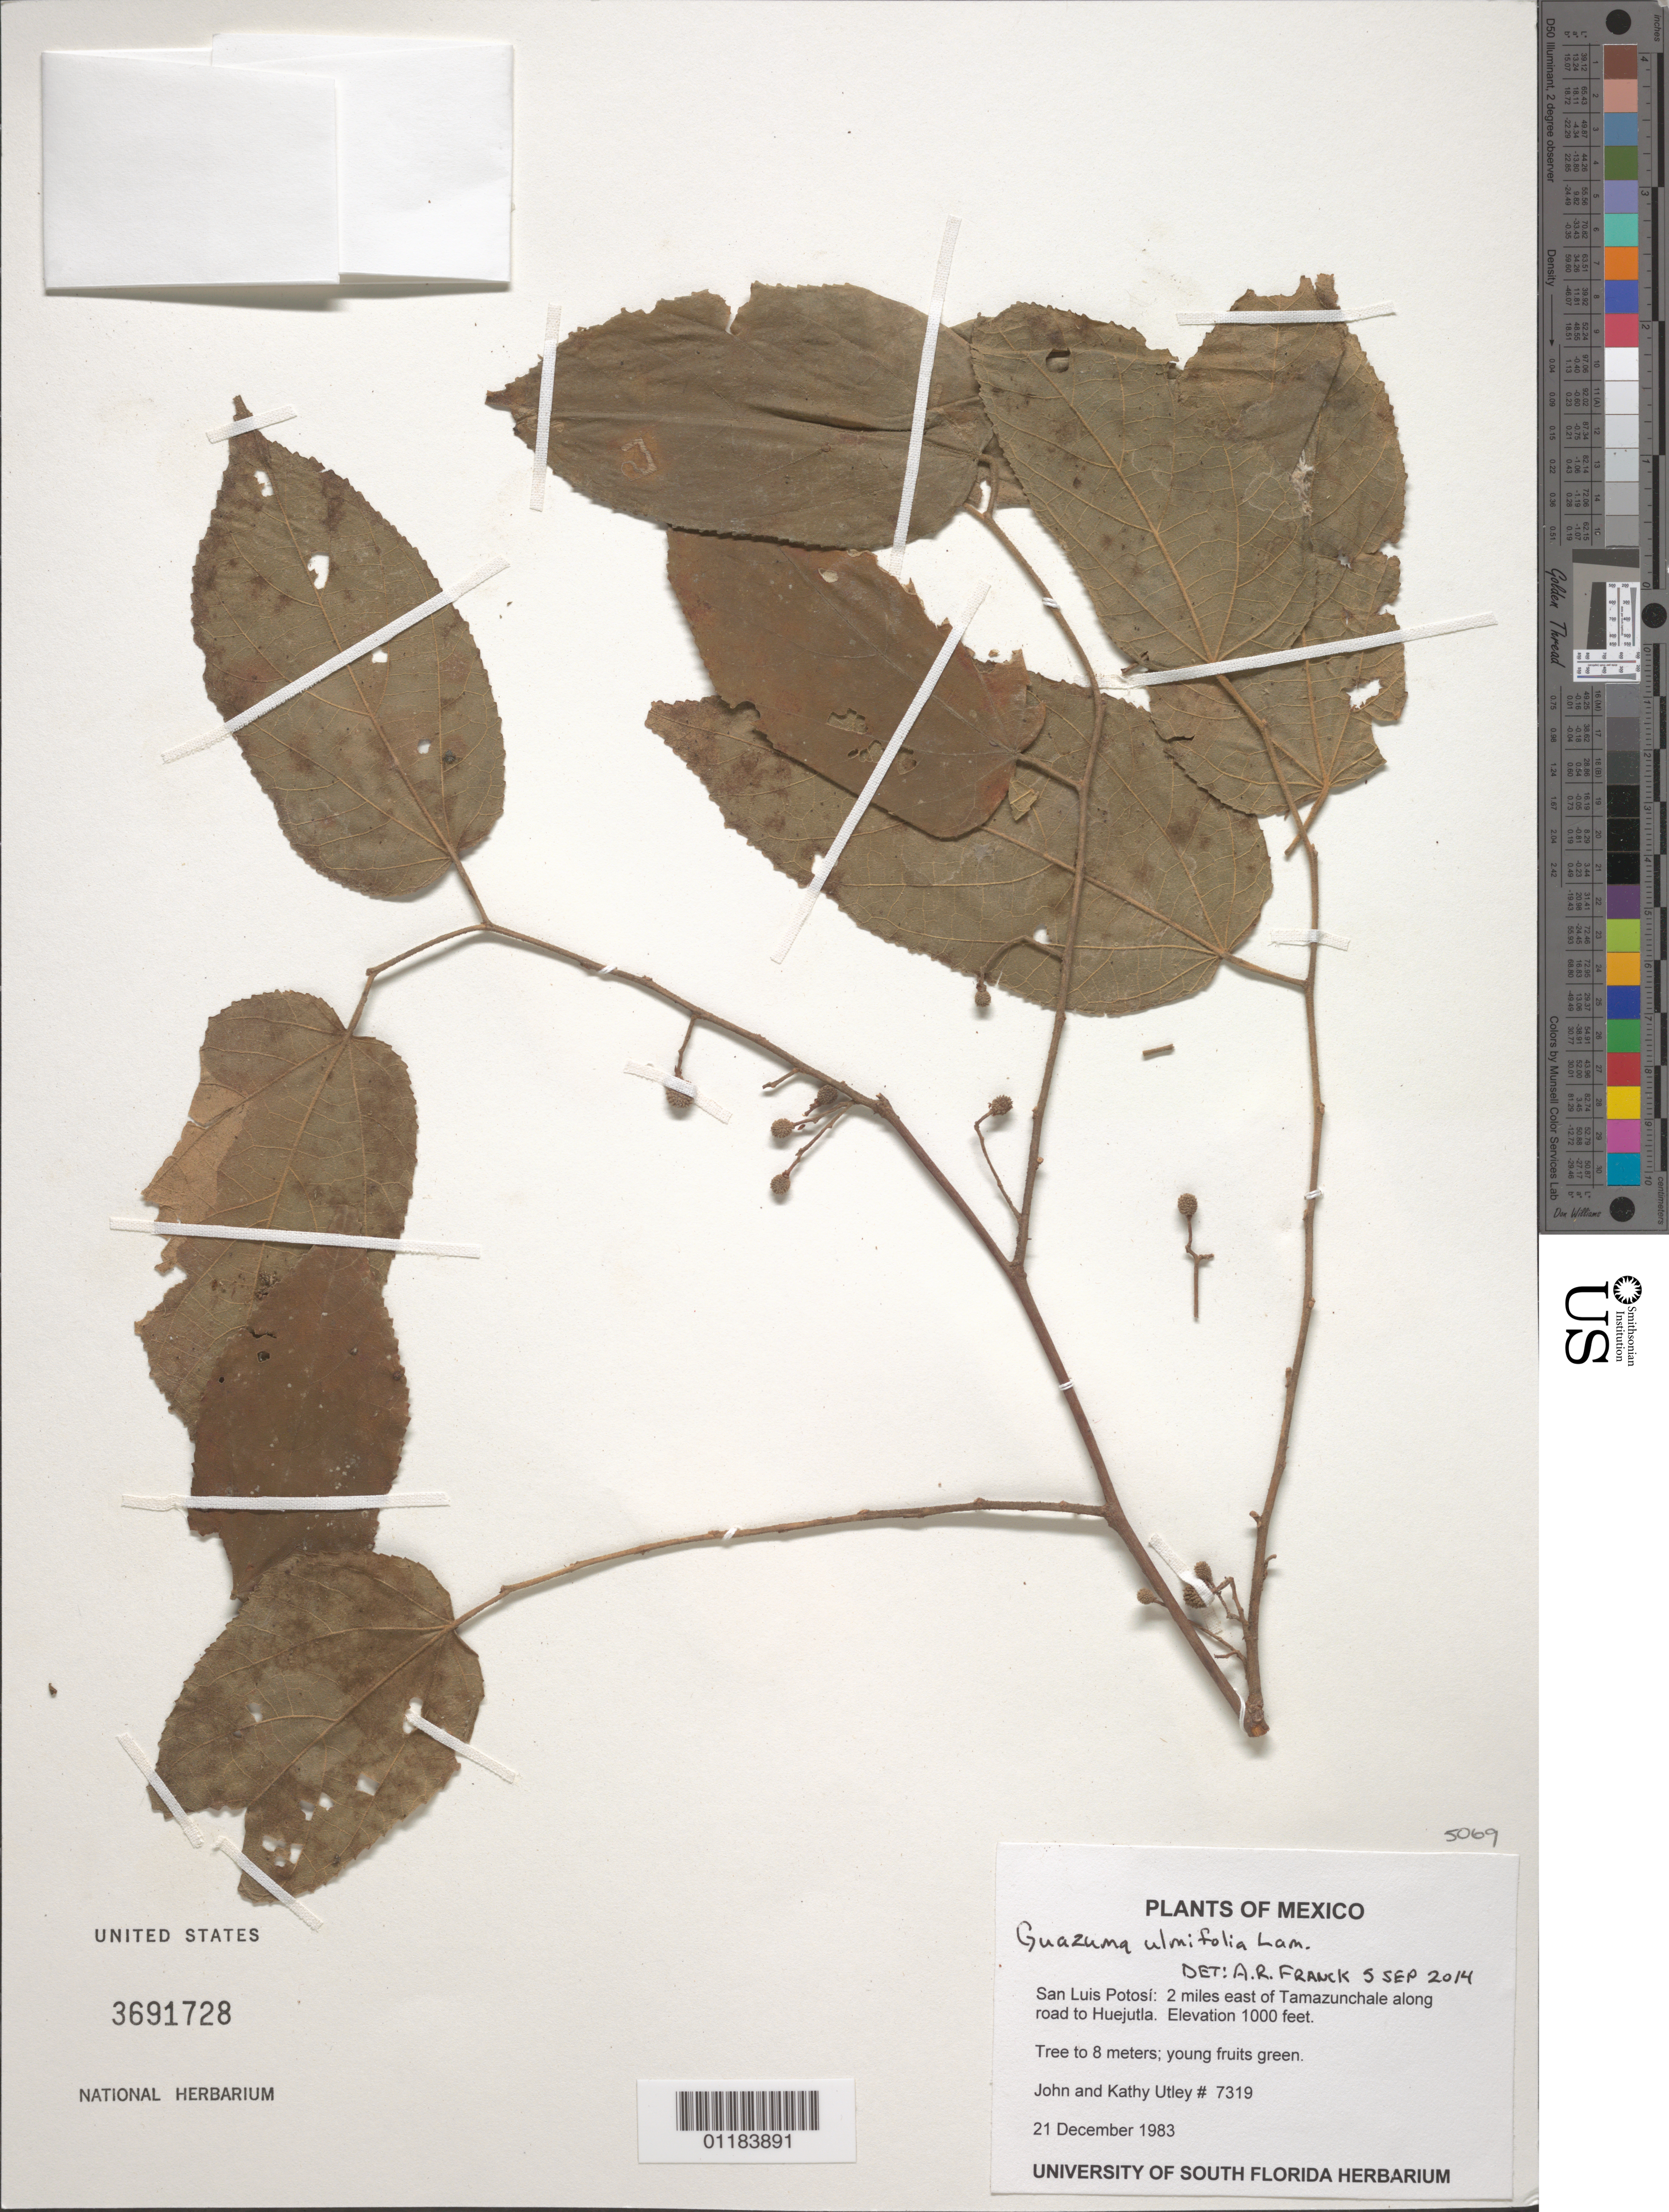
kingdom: Plantae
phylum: Tracheophyta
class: Magnoliopsida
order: Malvales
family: Malvaceae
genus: Guazuma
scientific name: Guazuma ulmifolia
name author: Lam.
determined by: Franck, Alan R.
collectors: J. Utley & K. Utley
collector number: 7319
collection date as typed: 21 December 1983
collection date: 1983-12-21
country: Mexico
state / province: San Luis Potosi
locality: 2 miles E of Tamazunchale along road to Huejutla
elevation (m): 305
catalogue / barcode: US 3691728